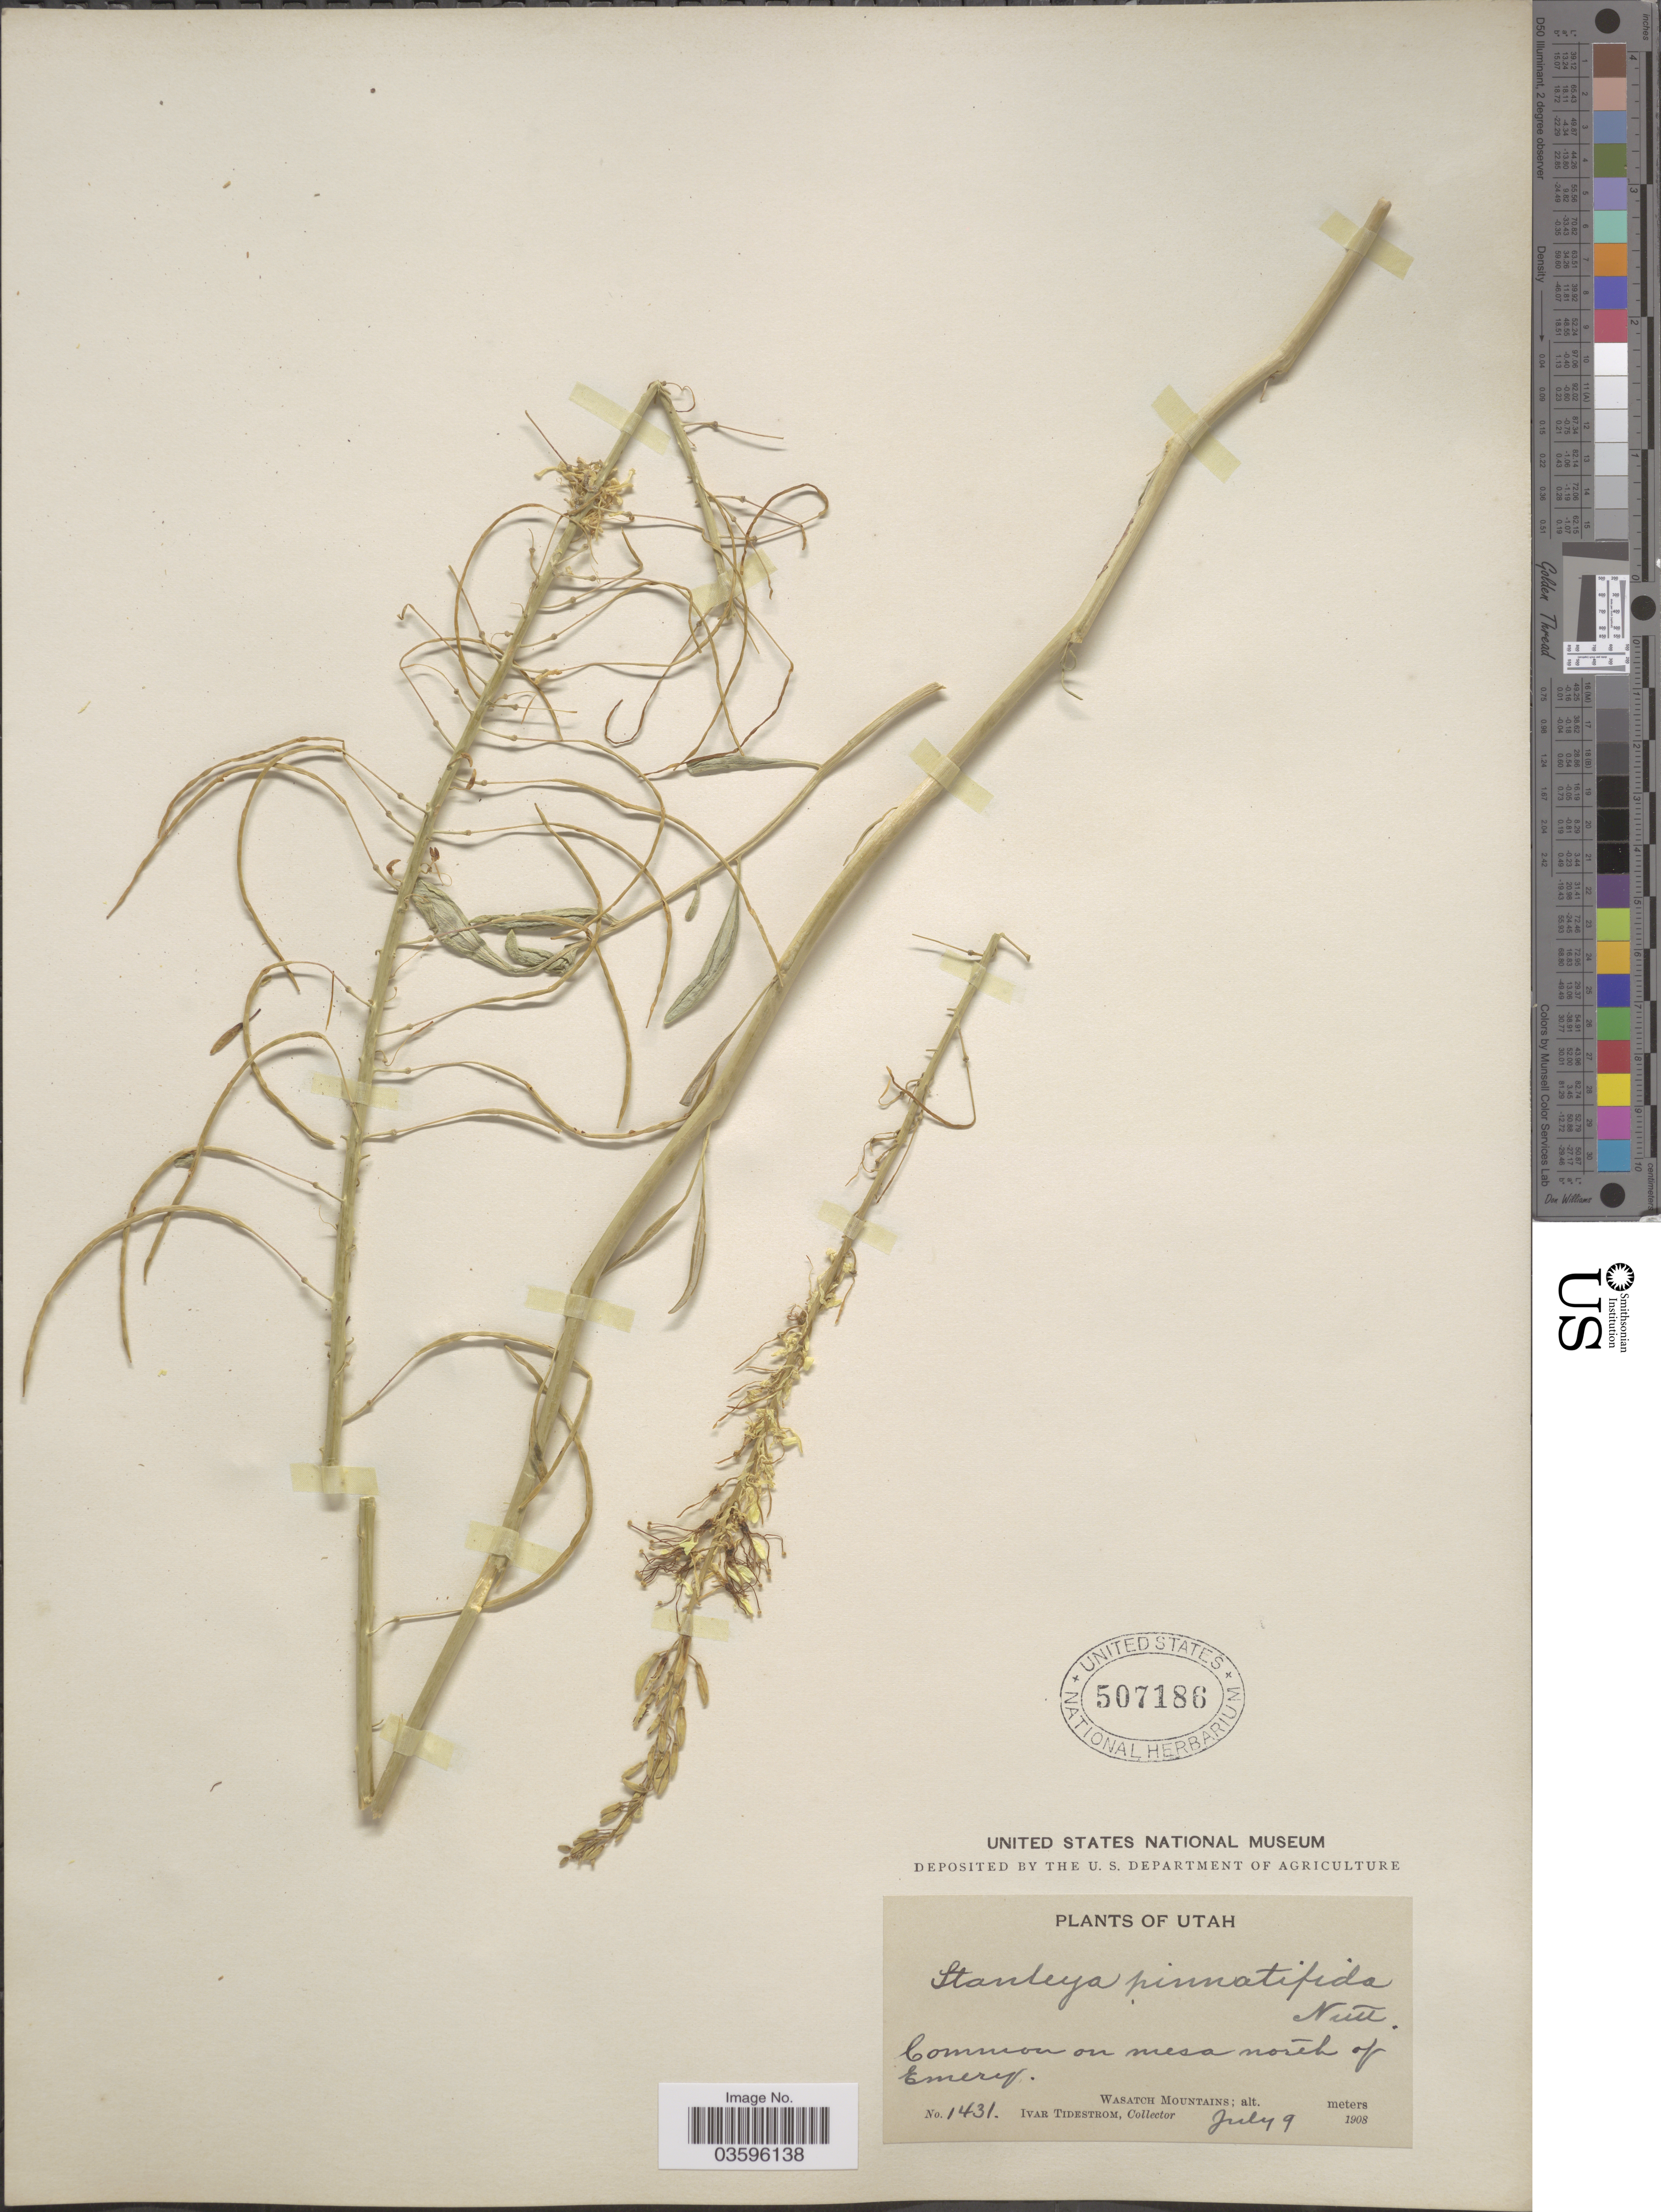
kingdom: Plantae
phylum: Tracheophyta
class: Magnoliopsida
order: Brassicales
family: Brassicaceae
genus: Stanleya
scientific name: Stanleya pinnata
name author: (Pursh) Britton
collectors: I. F. Tidestrom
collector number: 1431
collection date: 1908-07-09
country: United States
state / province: Utah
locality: Common on mesa north of Emery. Wasatch Mountains.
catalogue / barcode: US 507186